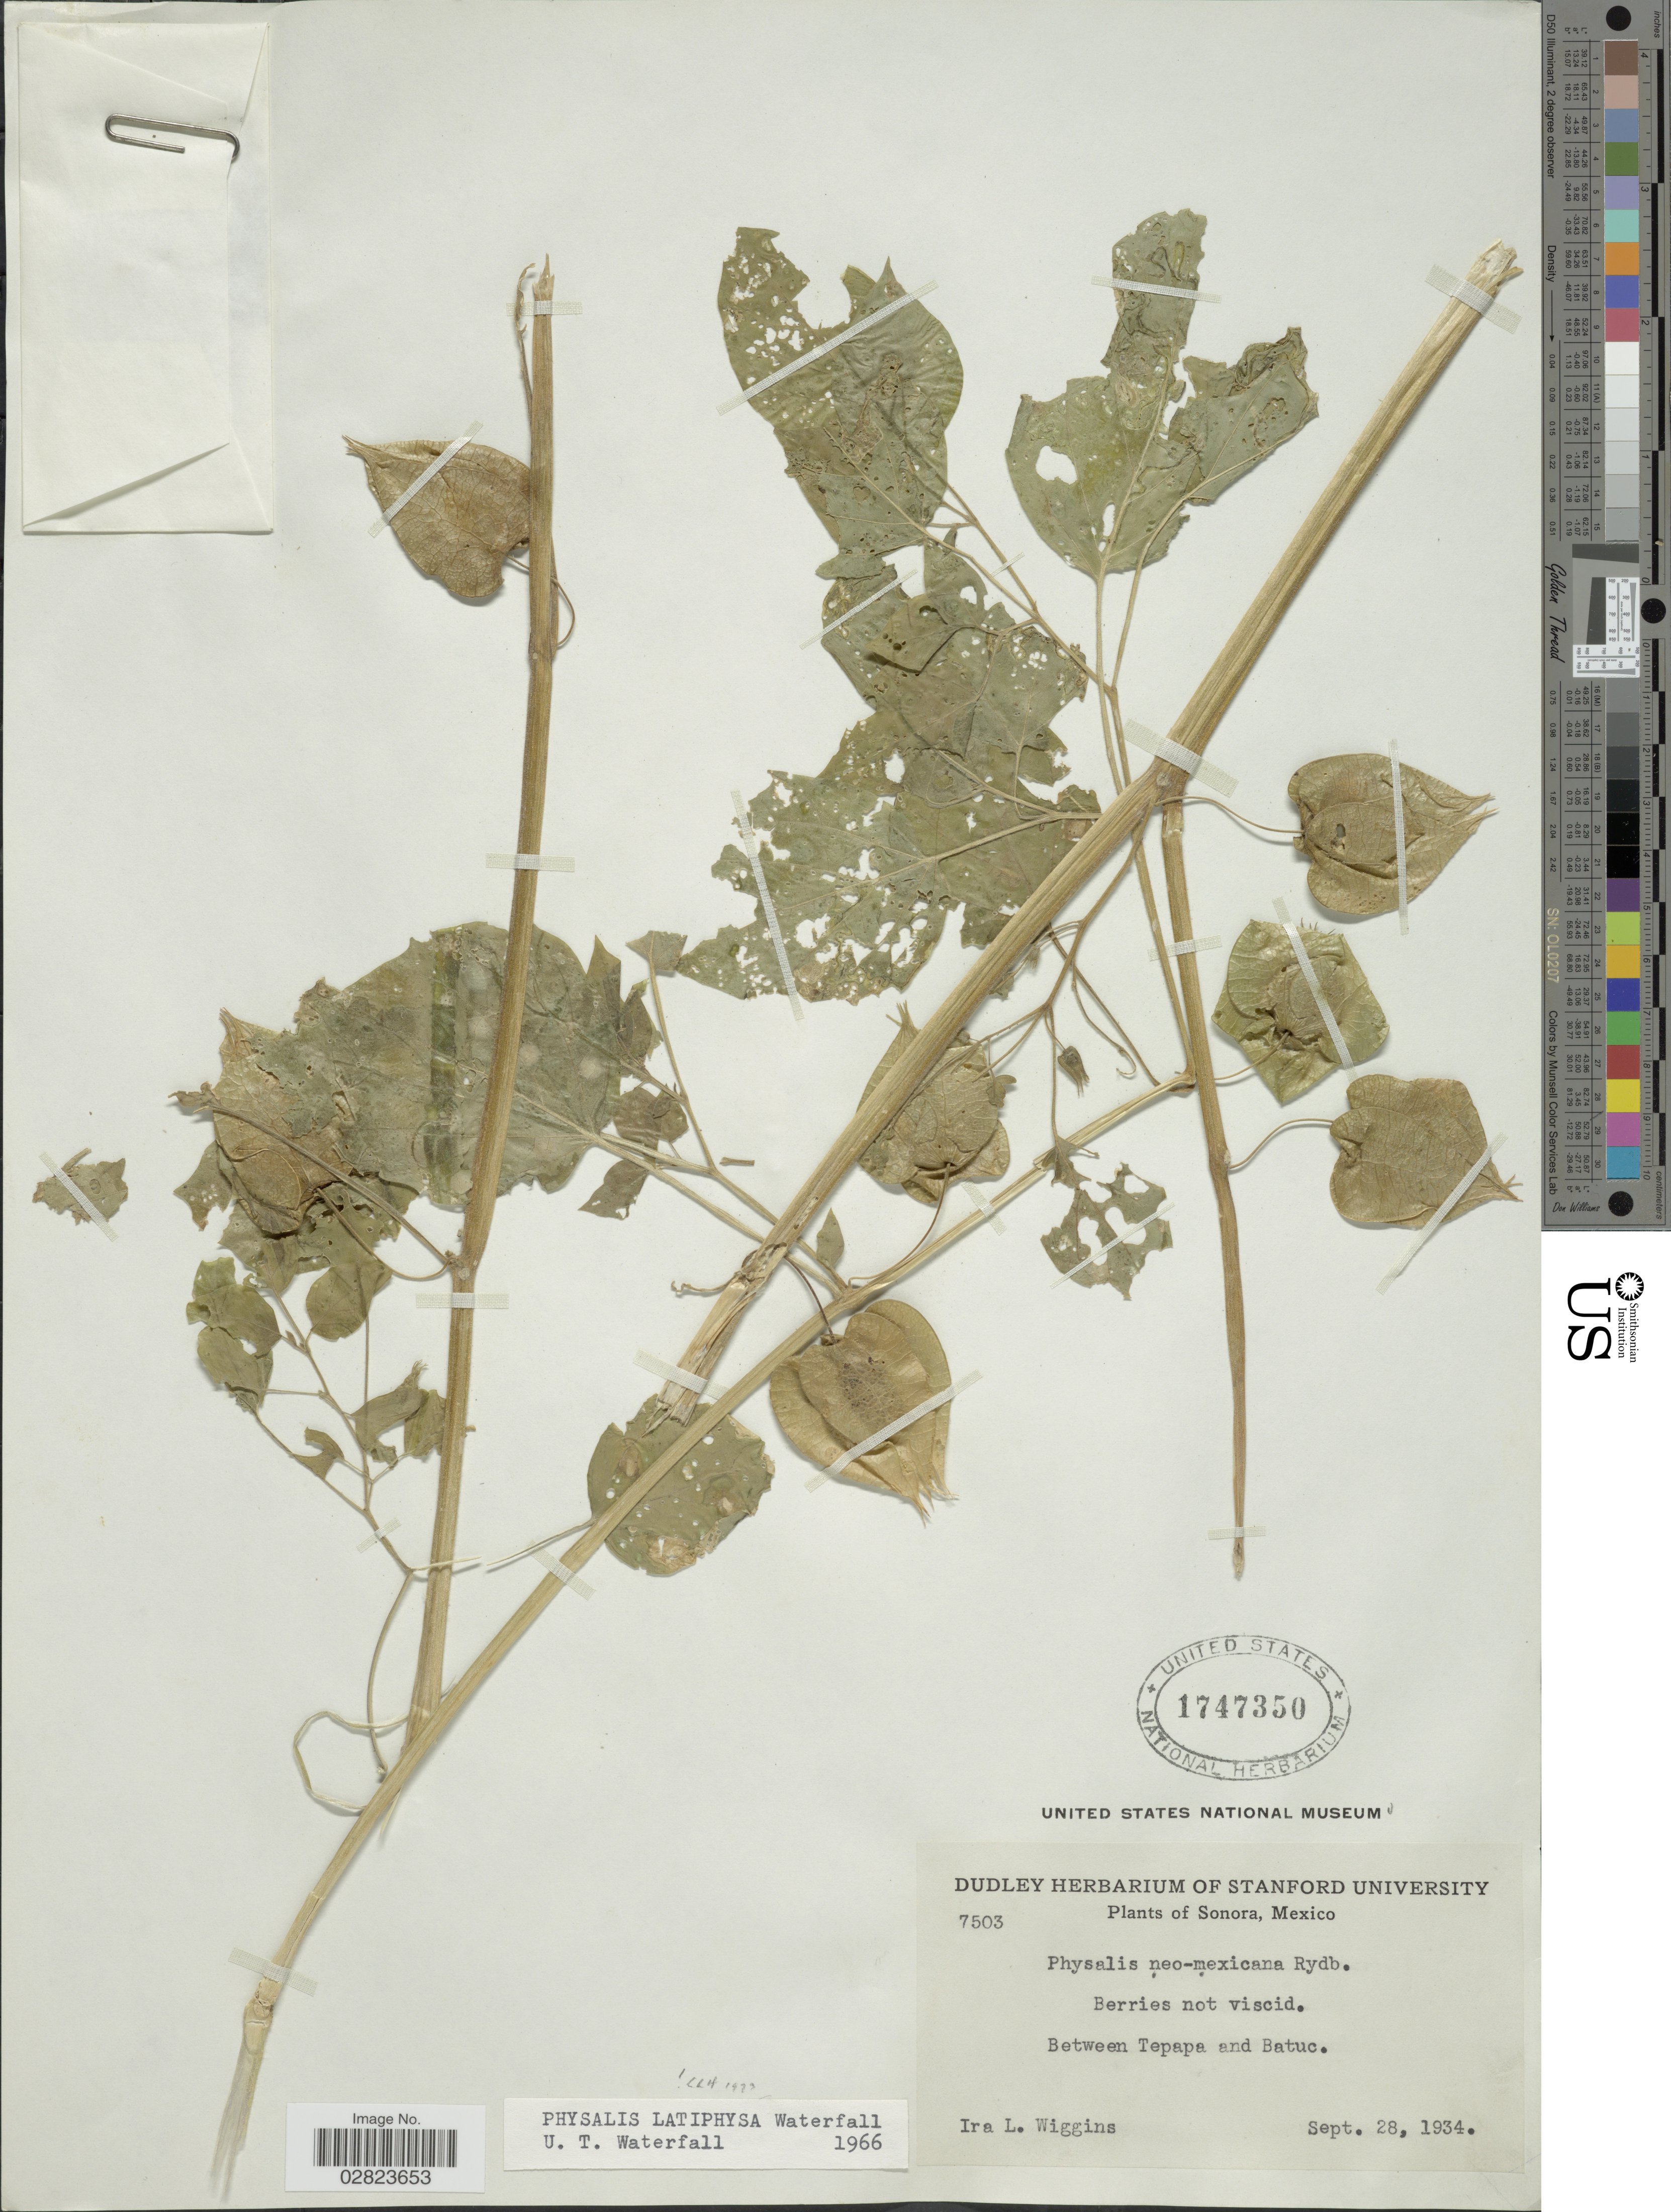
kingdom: Plantae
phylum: Tracheophyta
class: Magnoliopsida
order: Solanales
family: Solanaceae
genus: Physalis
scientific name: Physalis latiphysa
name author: Waterf.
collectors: I. L. Wiggins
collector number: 7503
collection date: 1934-09-28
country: Mexico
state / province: Sonora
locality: Between Tepapa and Batuc.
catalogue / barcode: US 1747350